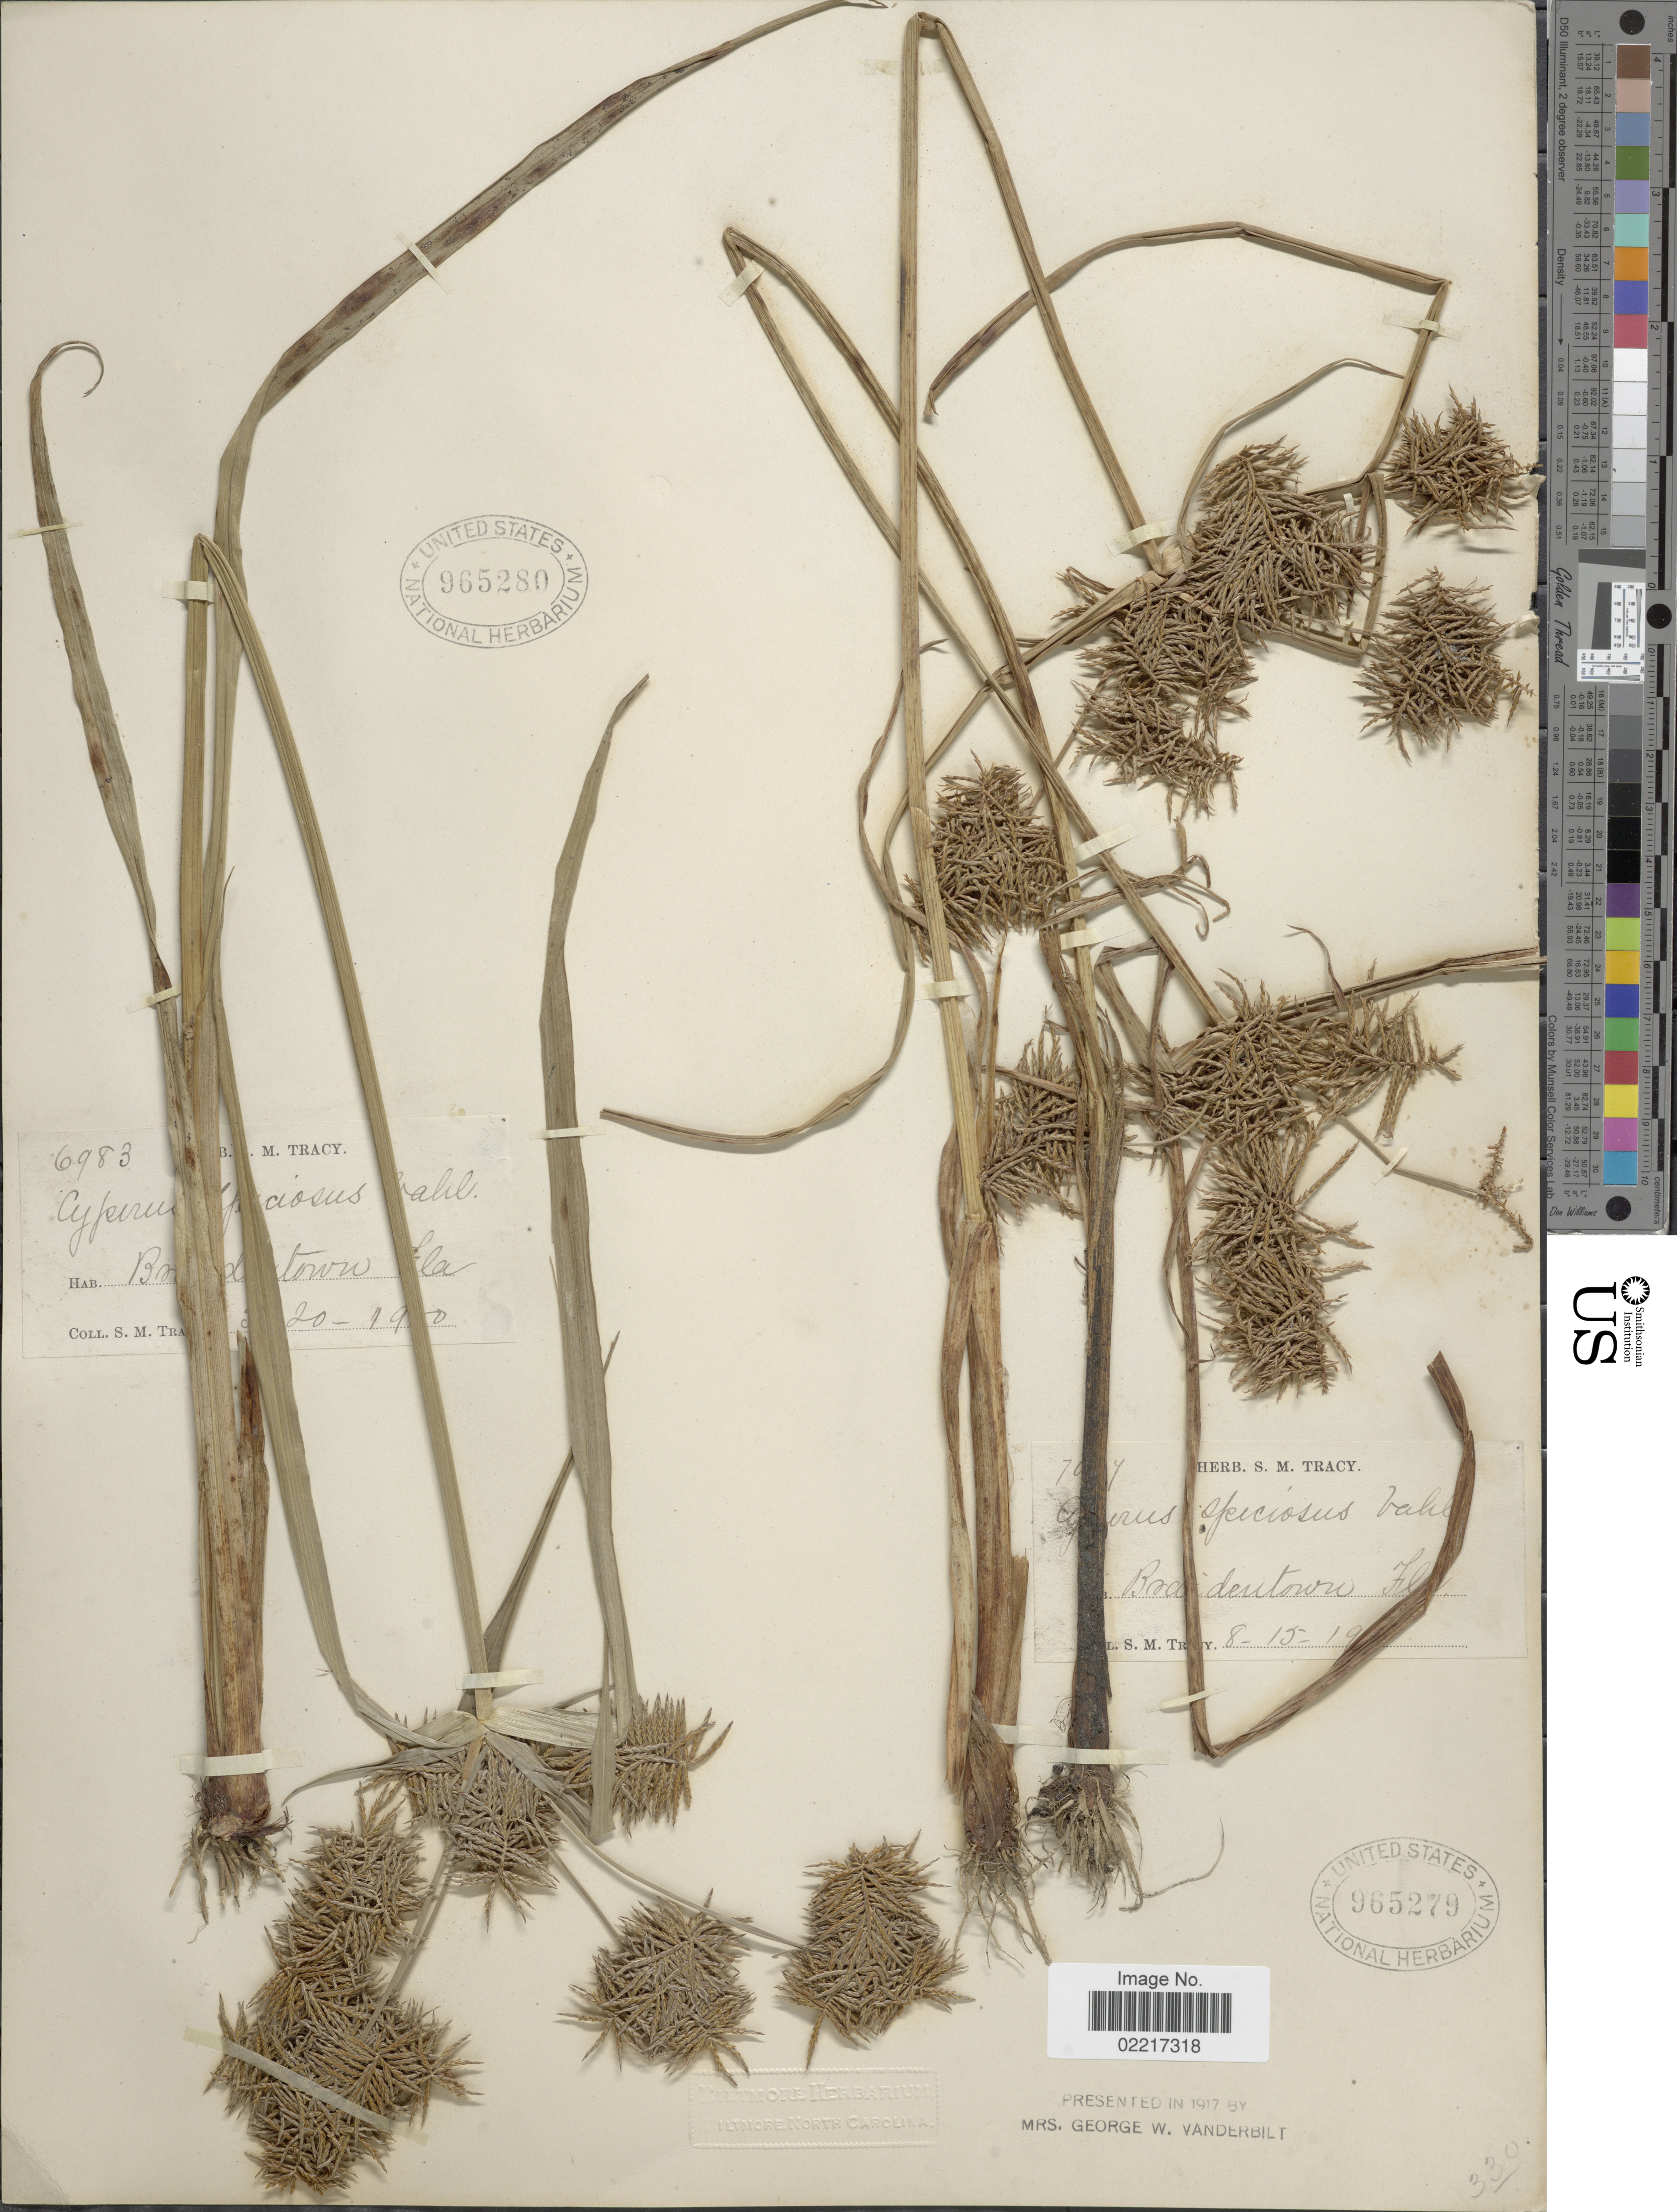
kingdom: Plantae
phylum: Tracheophyta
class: Liliopsida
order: Poales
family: Cyperaceae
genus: Cyperus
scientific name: Cyperus odoratus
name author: L.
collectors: S. M. Tracy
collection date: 1900-08-15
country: United States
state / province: Florida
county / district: Manatee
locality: Braidentown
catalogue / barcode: US 965279-2